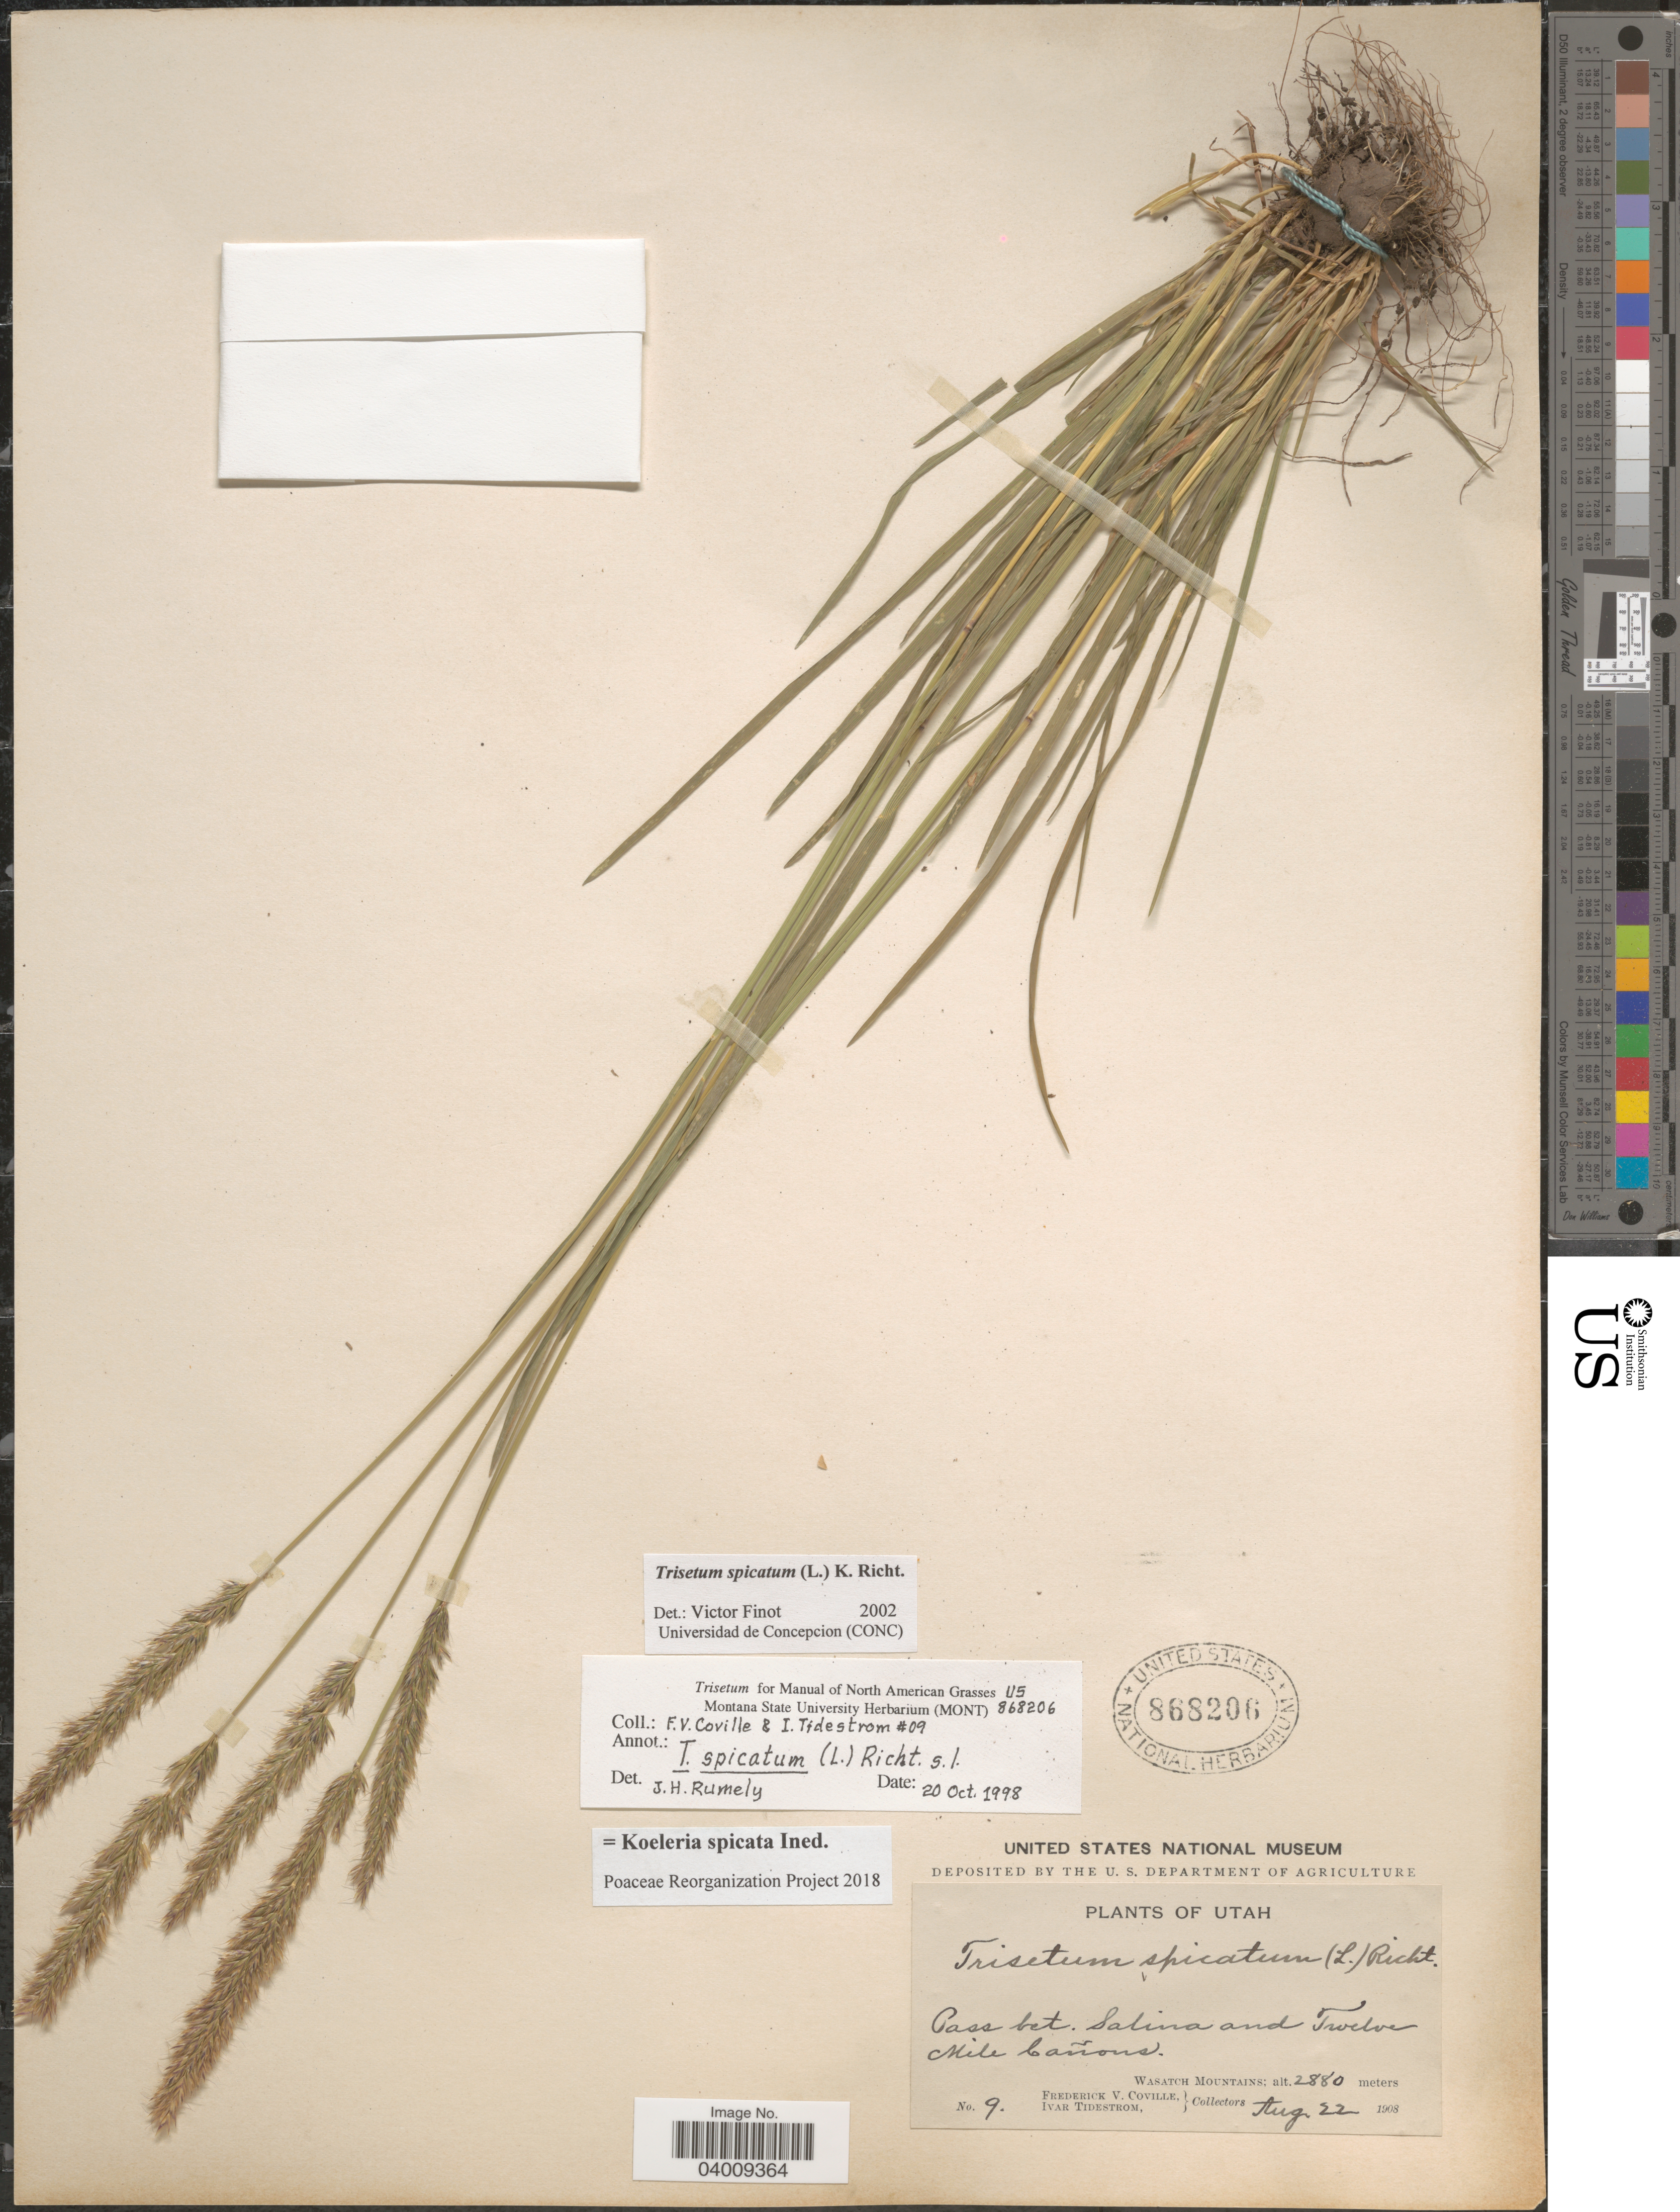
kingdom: Plantae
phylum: Tracheophyta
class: Liliopsida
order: Poales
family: Poaceae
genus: Koeleria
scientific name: Koeleria spicata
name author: (L.) Barberá et al.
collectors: F. V. Coville & I. F. Tidestrom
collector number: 9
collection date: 1908-08-22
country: United States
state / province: Utah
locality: Pass bet. Salina and Twelve Mile Cañons. Wasatch Mountains.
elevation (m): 2880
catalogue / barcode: US 868206